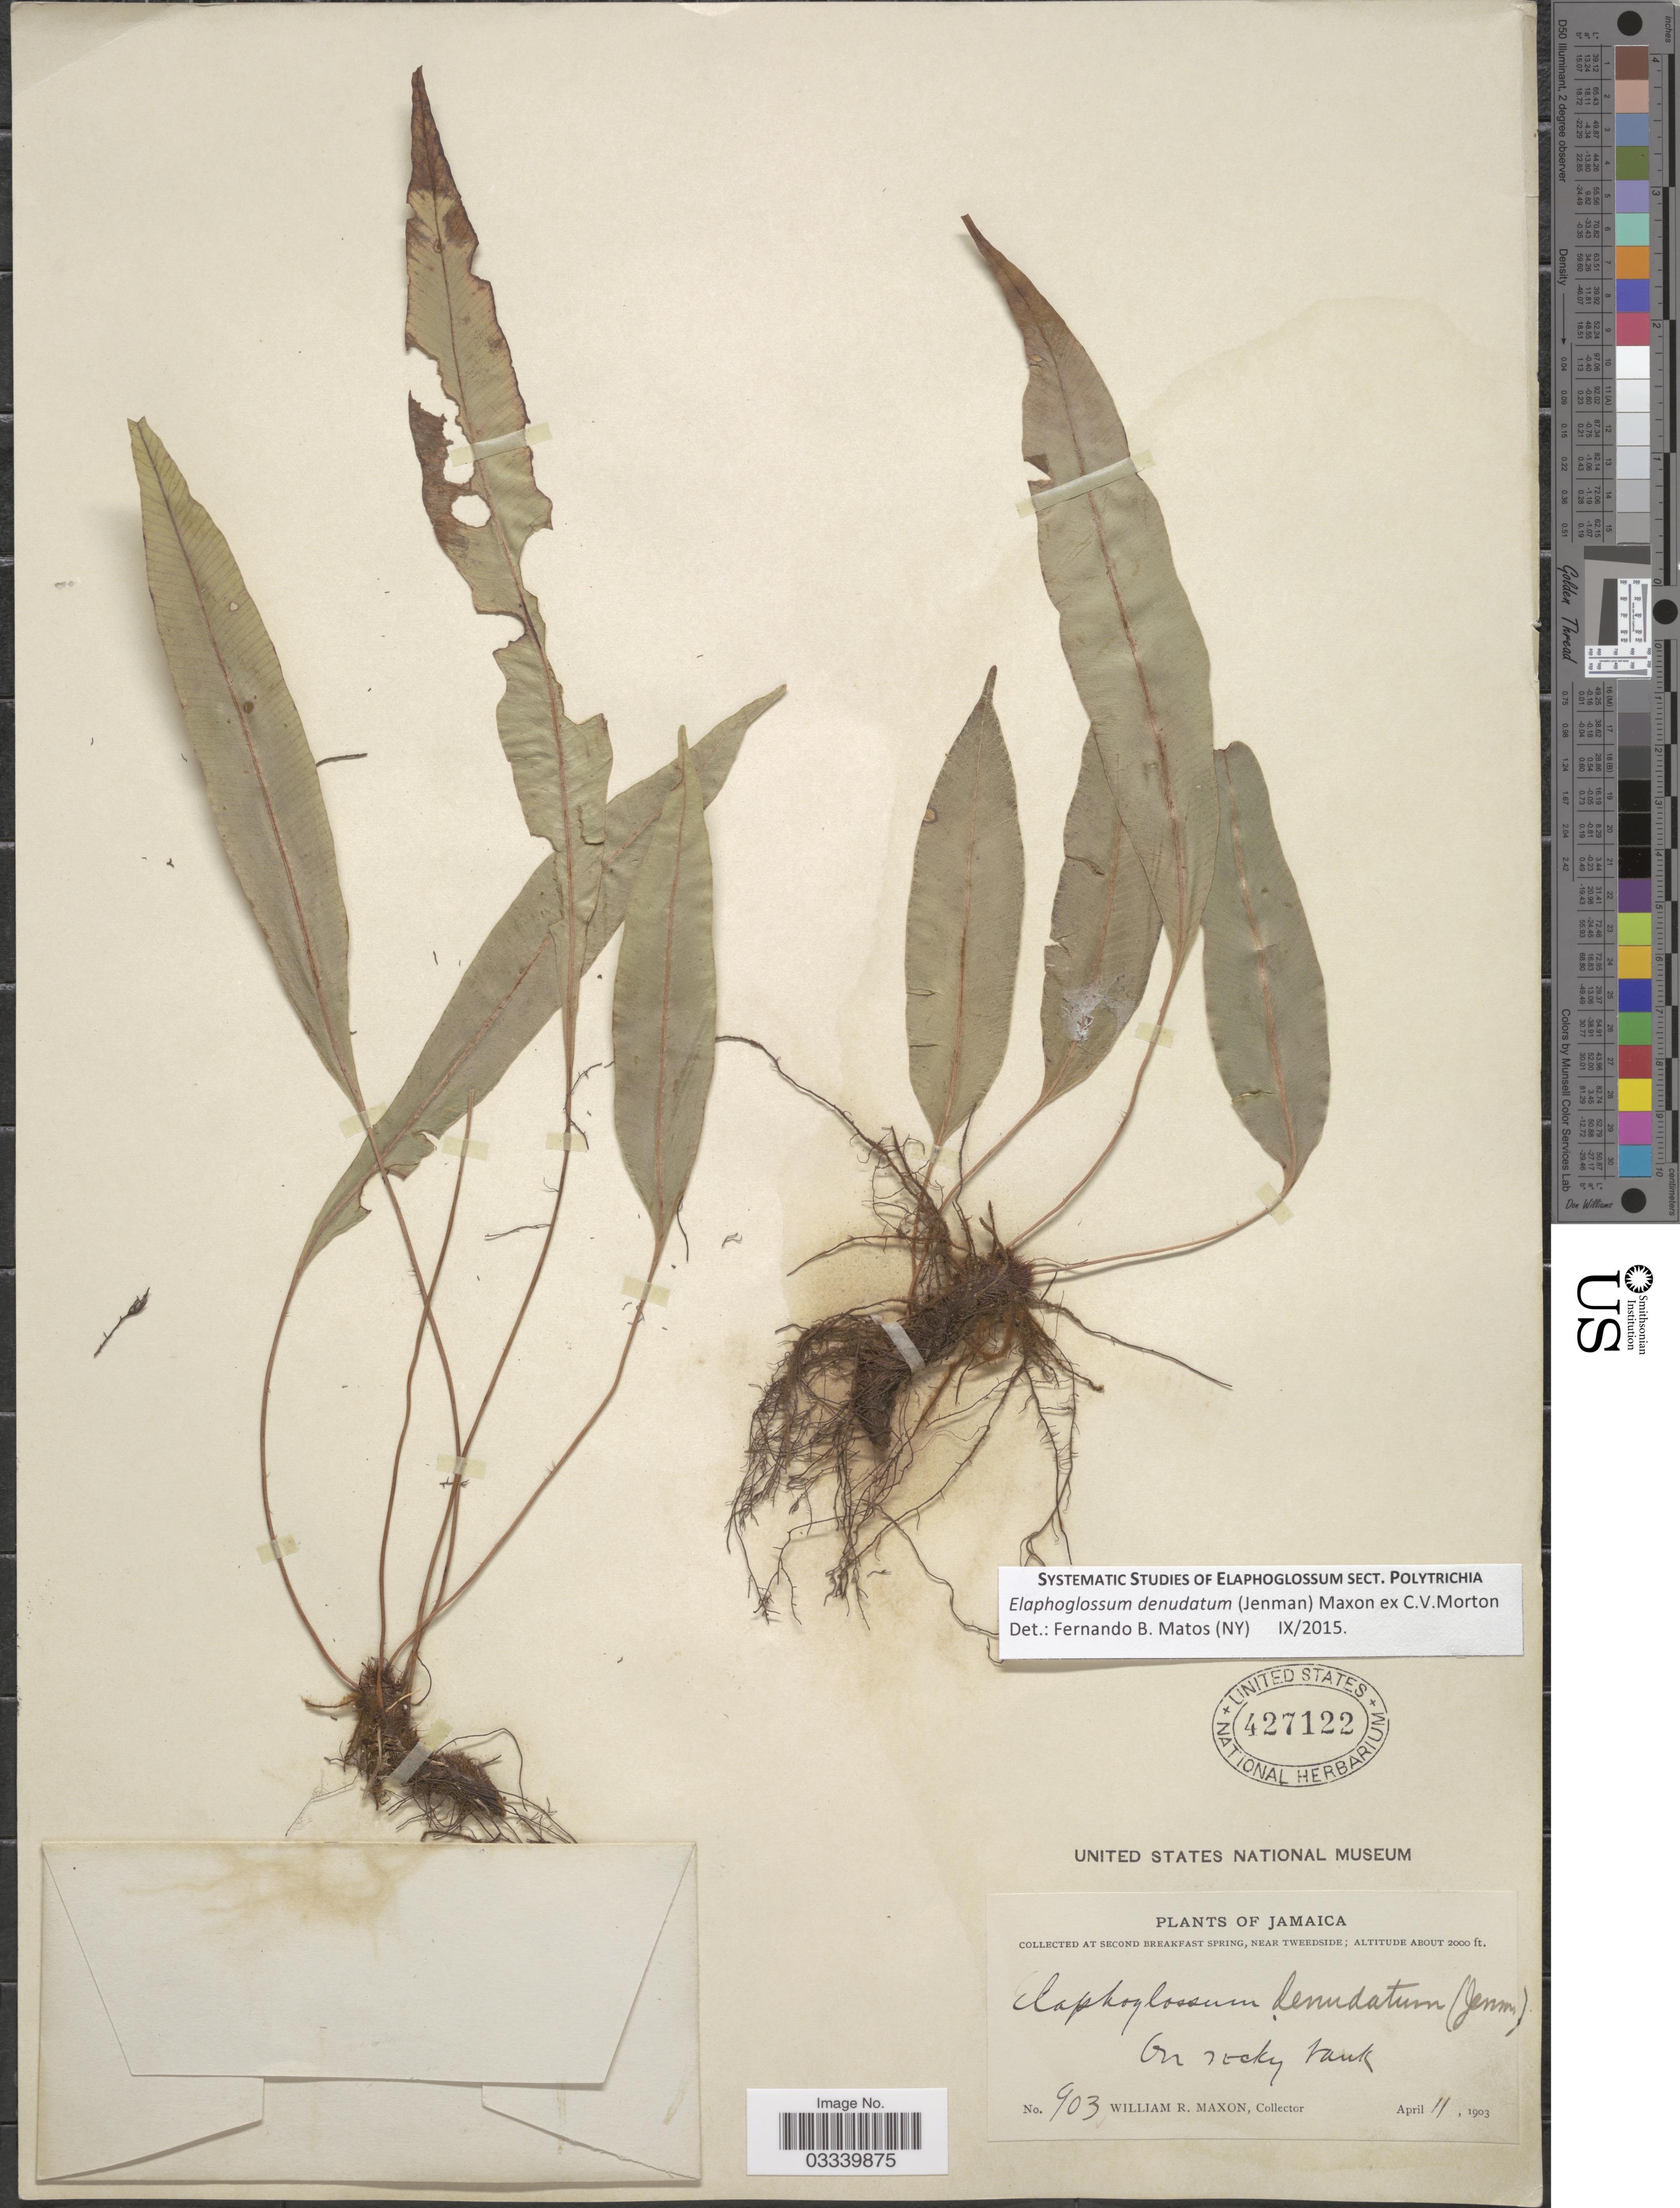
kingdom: Plantae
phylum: Tracheophyta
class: Polypodiopsida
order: Polypodiales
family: Dryopteridaceae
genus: Elaphoglossum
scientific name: Elaphoglossum denudatum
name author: (Jenman) Maxon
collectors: W. R. Maxon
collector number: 903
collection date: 1903-04-11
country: Jamaica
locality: At second Breakfast Spring, near Tweedside.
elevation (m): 610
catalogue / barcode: US 427122